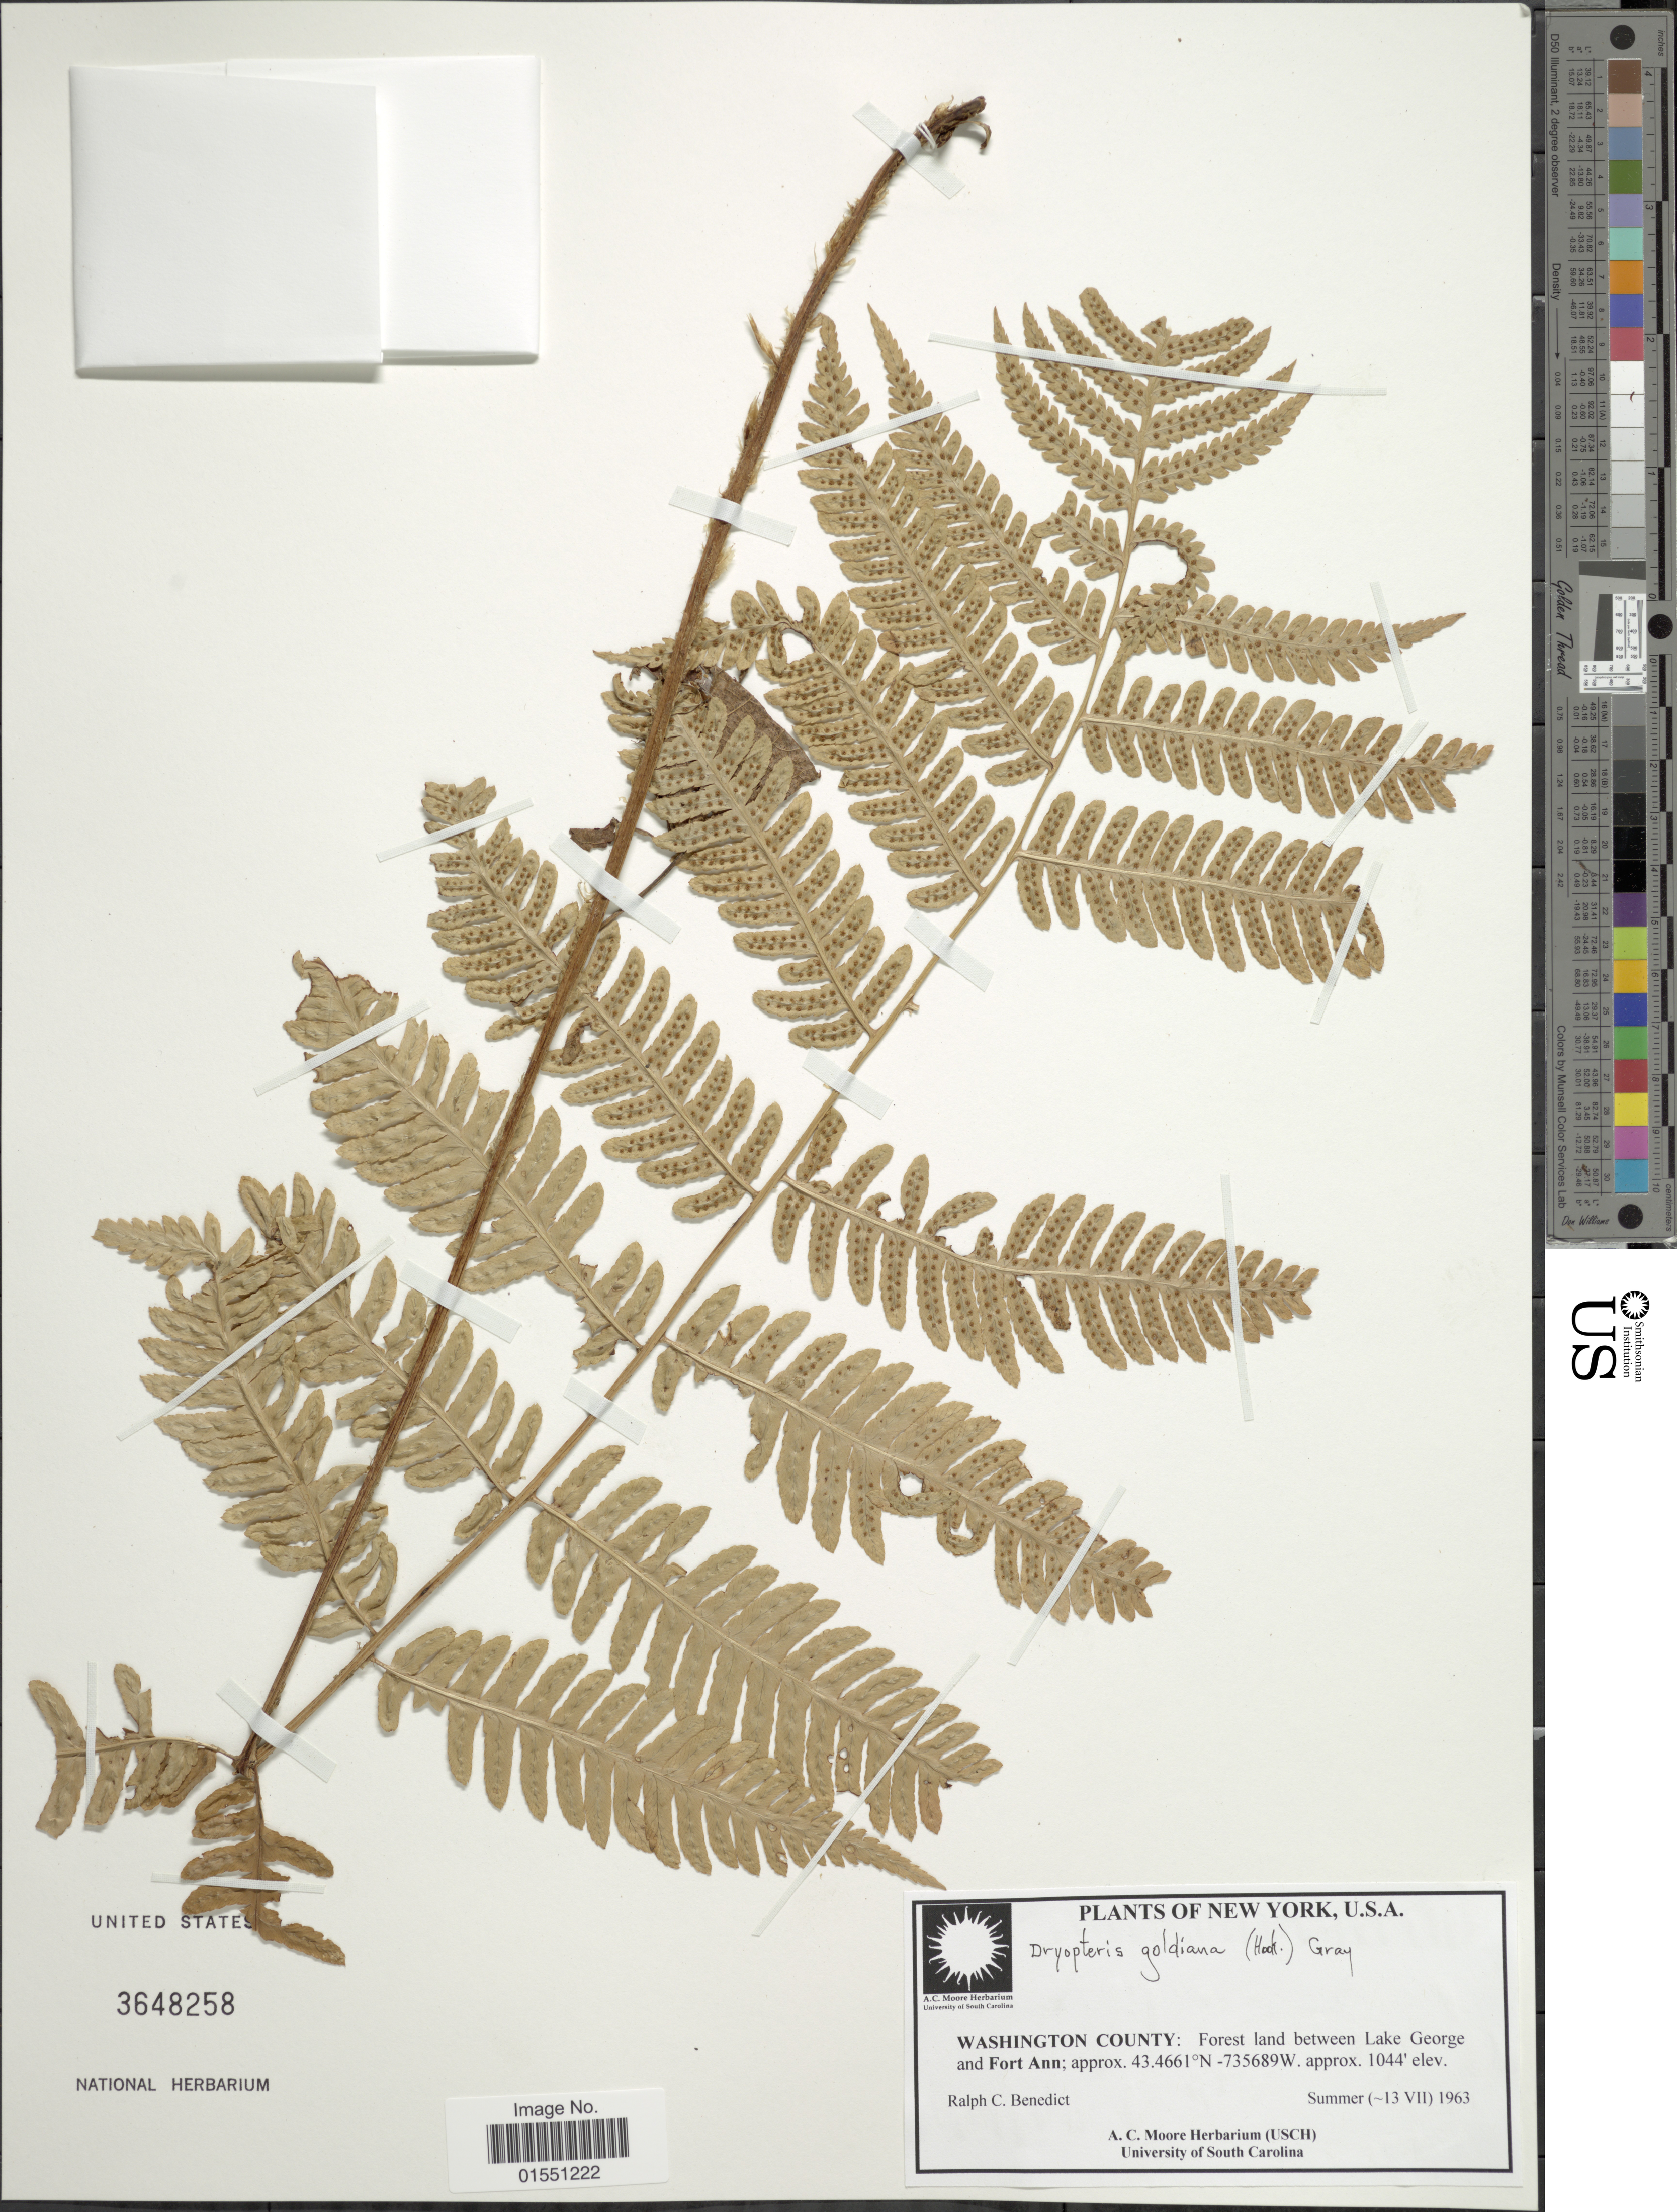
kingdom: Plantae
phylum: Tracheophyta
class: Polypodiopsida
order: Polypodiales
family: Dryopteridaceae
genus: Dryopteris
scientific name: Dryopteris goldiana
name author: (Hook. ex Goldie) A. Gray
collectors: R. C. Benedict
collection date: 1963-07-13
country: United States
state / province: New York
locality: Washington County: Forest land between Lake George and Fort Ann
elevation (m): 318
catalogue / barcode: US 3648258